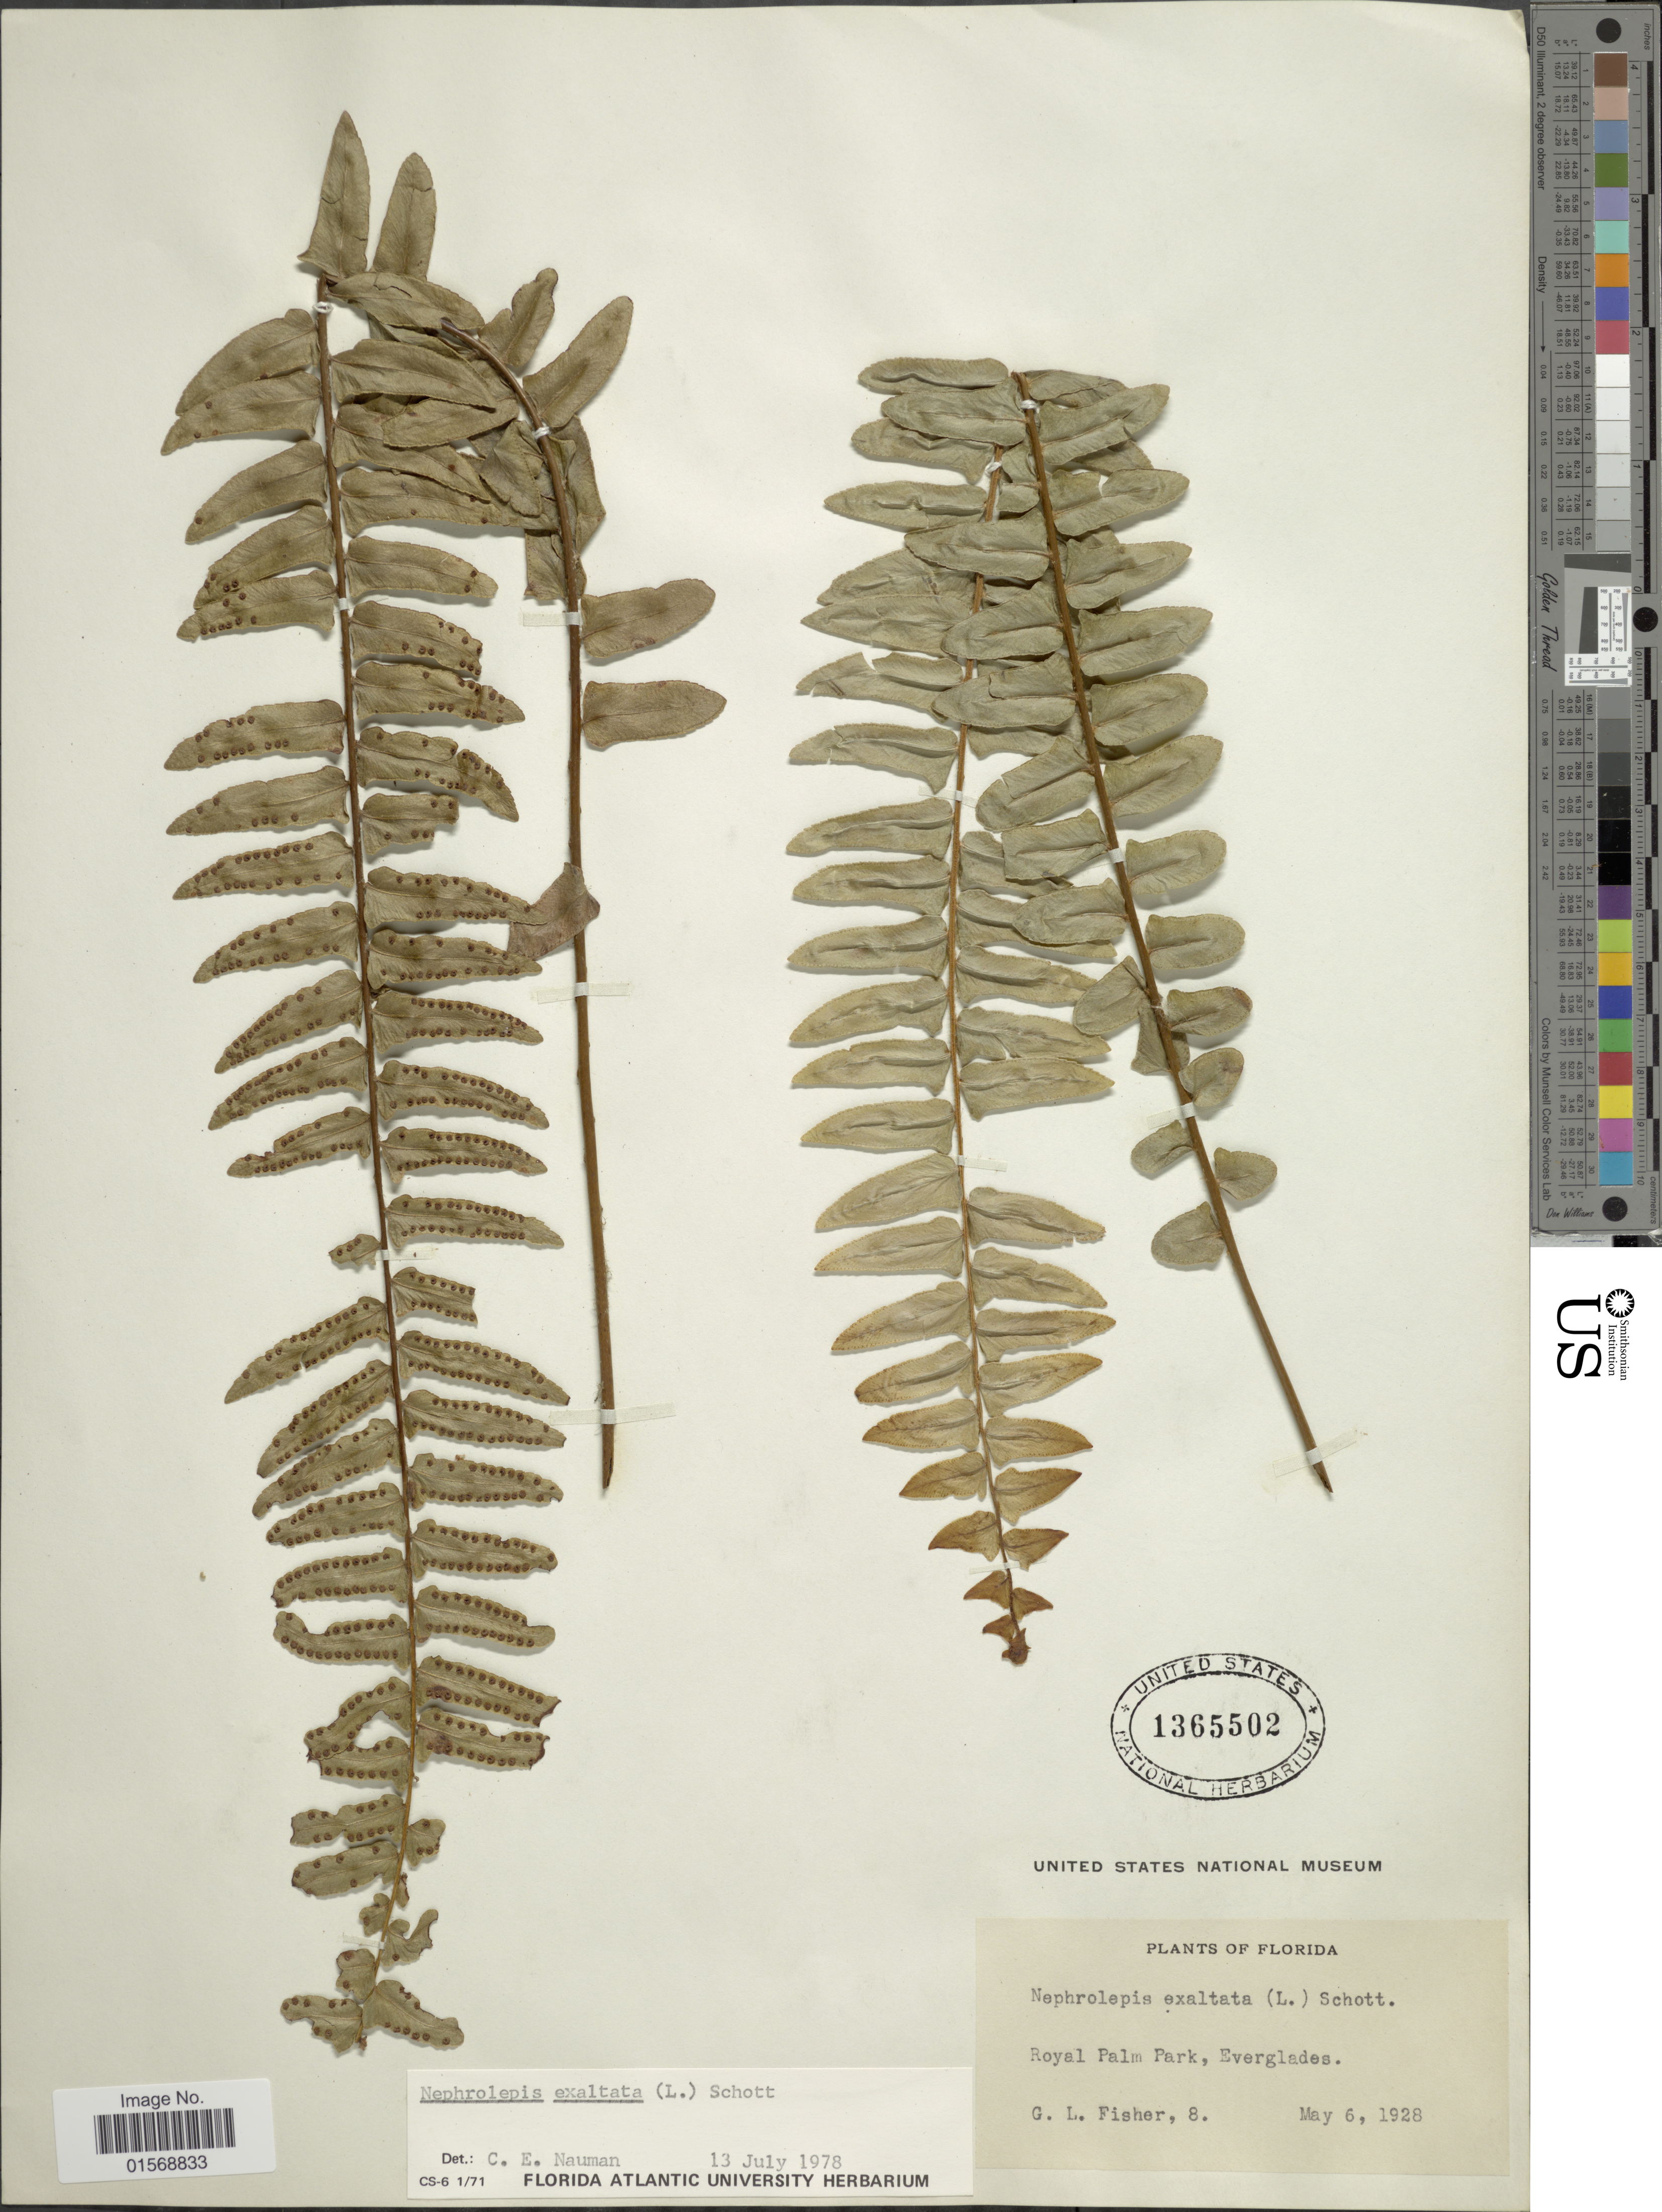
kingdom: Plantae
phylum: Tracheophyta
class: Polypodiopsida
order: Polypodiales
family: Nephrolepidaceae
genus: Nephrolepis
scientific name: Nephrolepis exaltata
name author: (L.) Schott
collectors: G. Fischer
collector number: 8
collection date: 1928-05-06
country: United States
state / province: Florida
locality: Florida, Royal Palm Park, Everglades.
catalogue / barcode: US 1365502